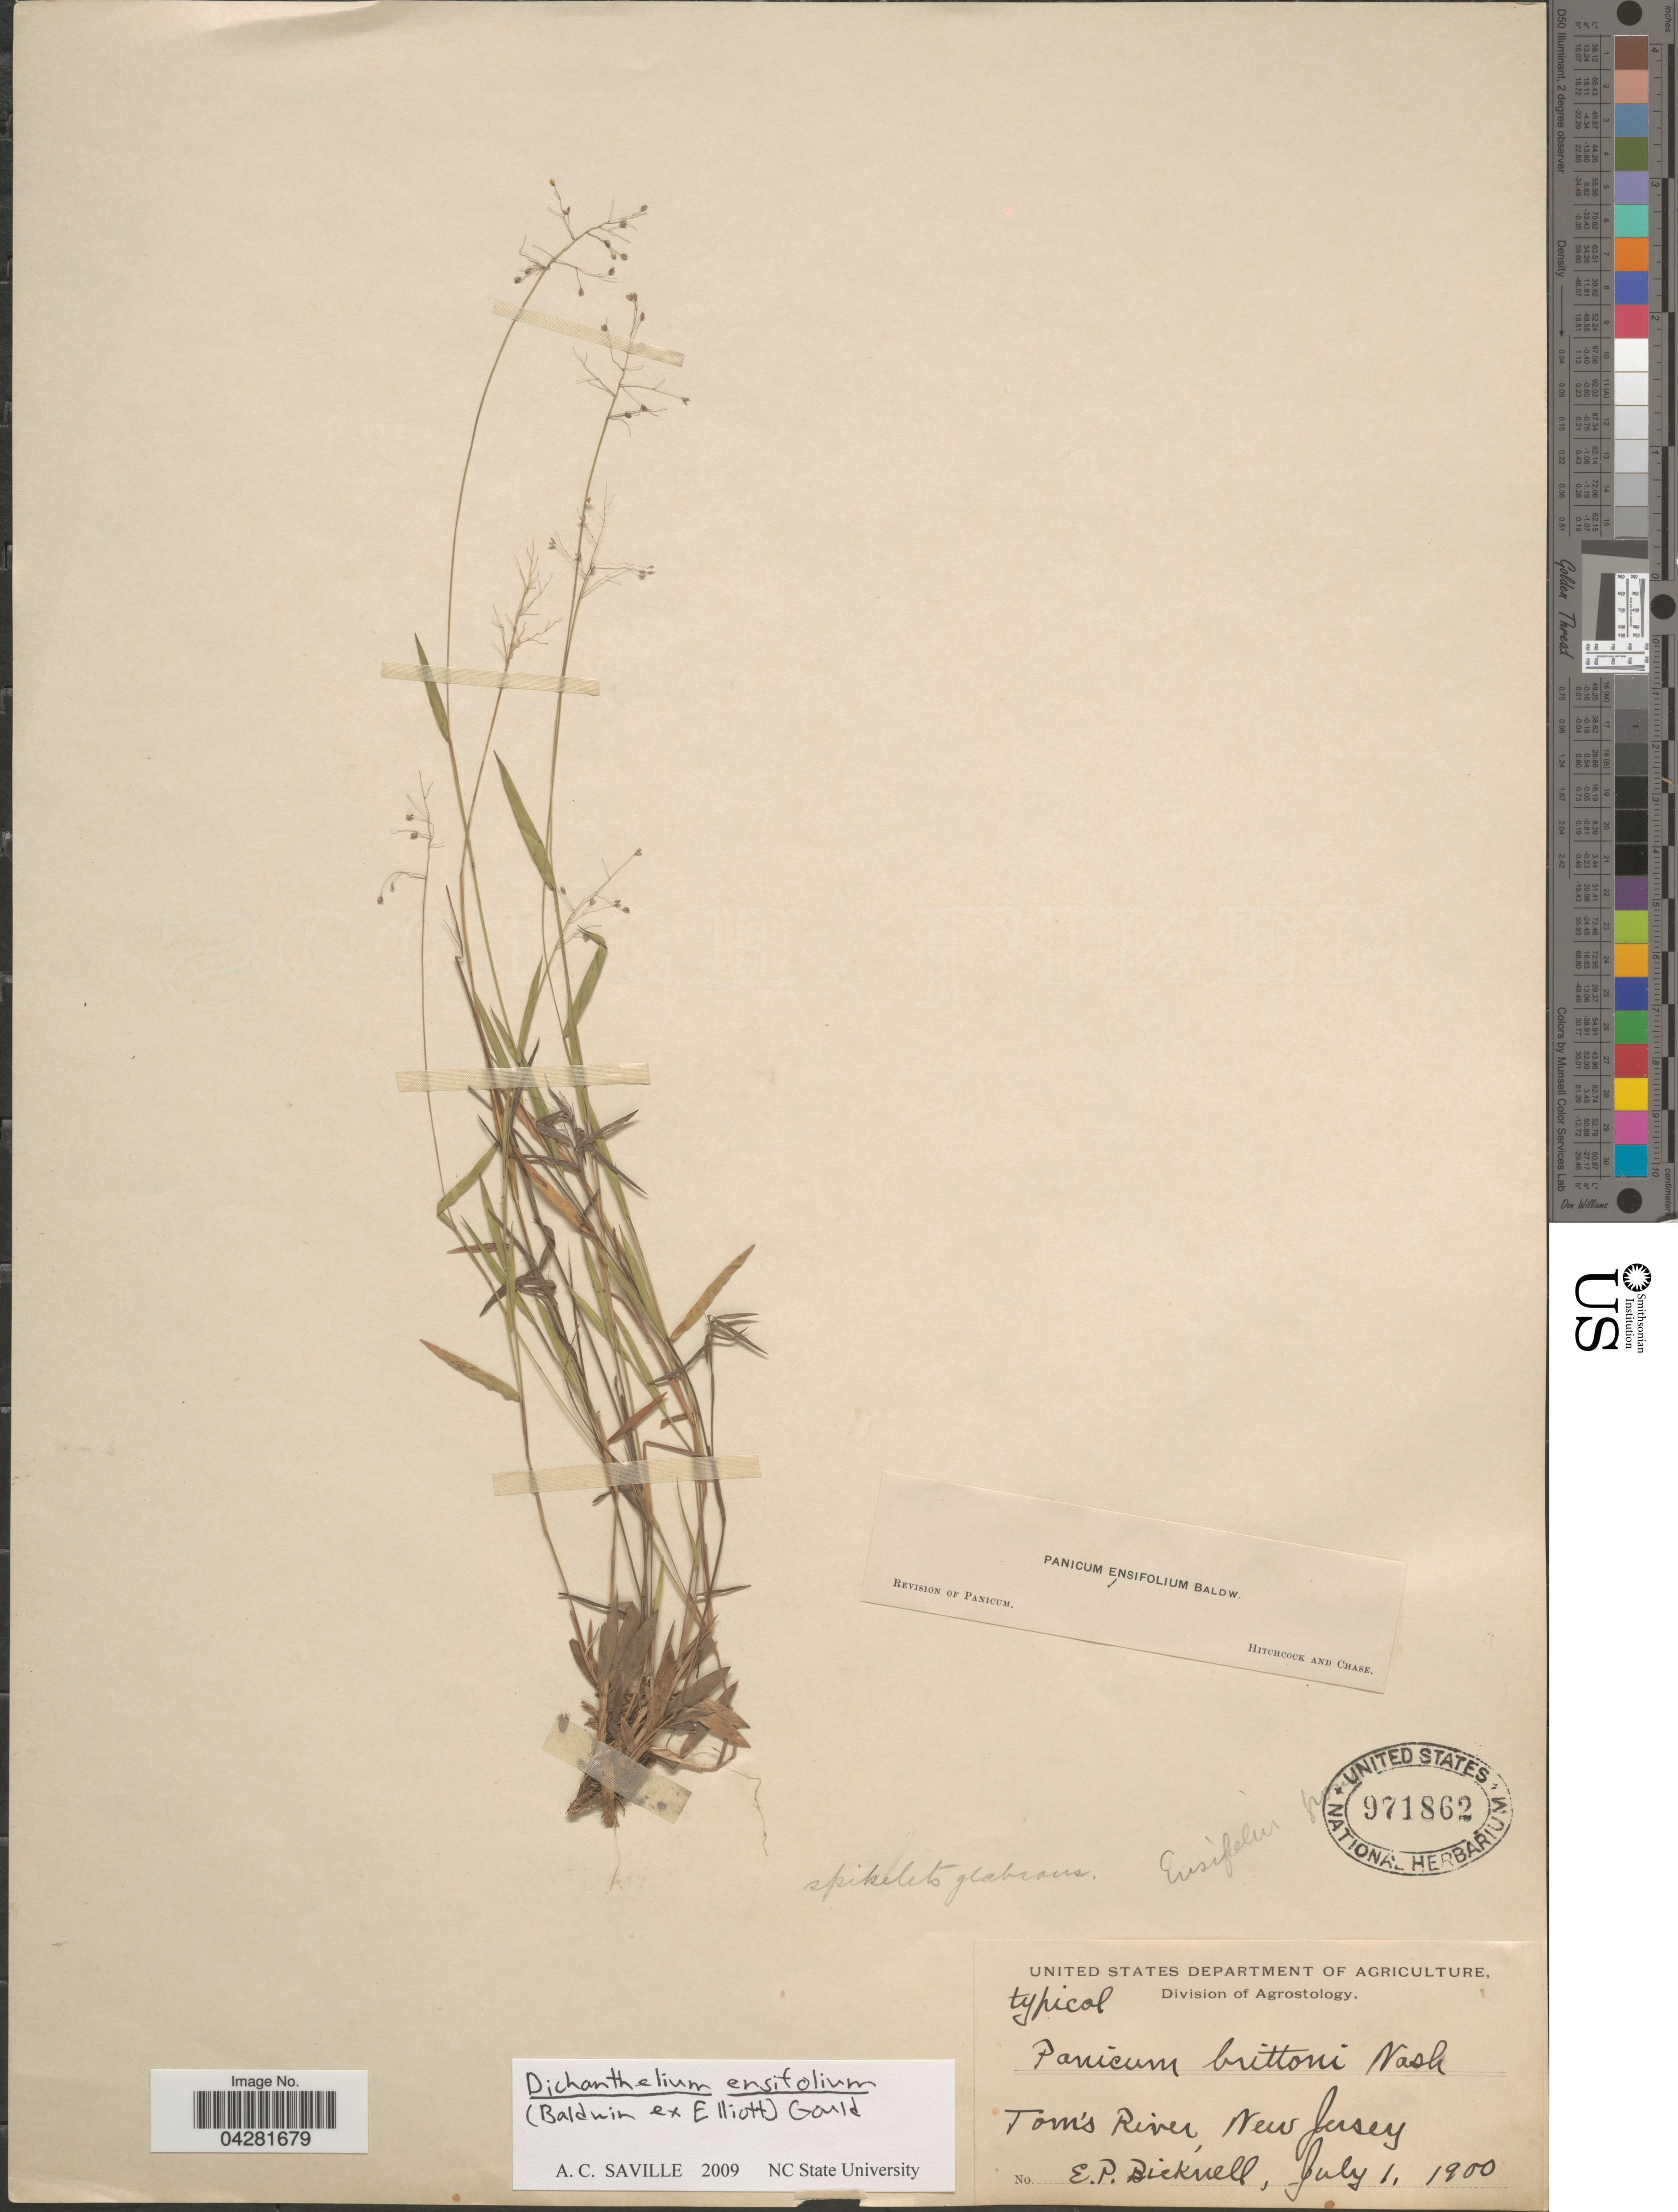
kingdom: Plantae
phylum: Tracheophyta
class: Liliopsida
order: Poales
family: Poaceae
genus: Dichanthelium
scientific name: Dichanthelium ensifolium var. ensifolium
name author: (Baldwin ex Elliot) Gould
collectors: E. P. Bicknell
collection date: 1900-07-01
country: United States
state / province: New Jersey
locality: Tom's River.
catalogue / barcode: US 971862